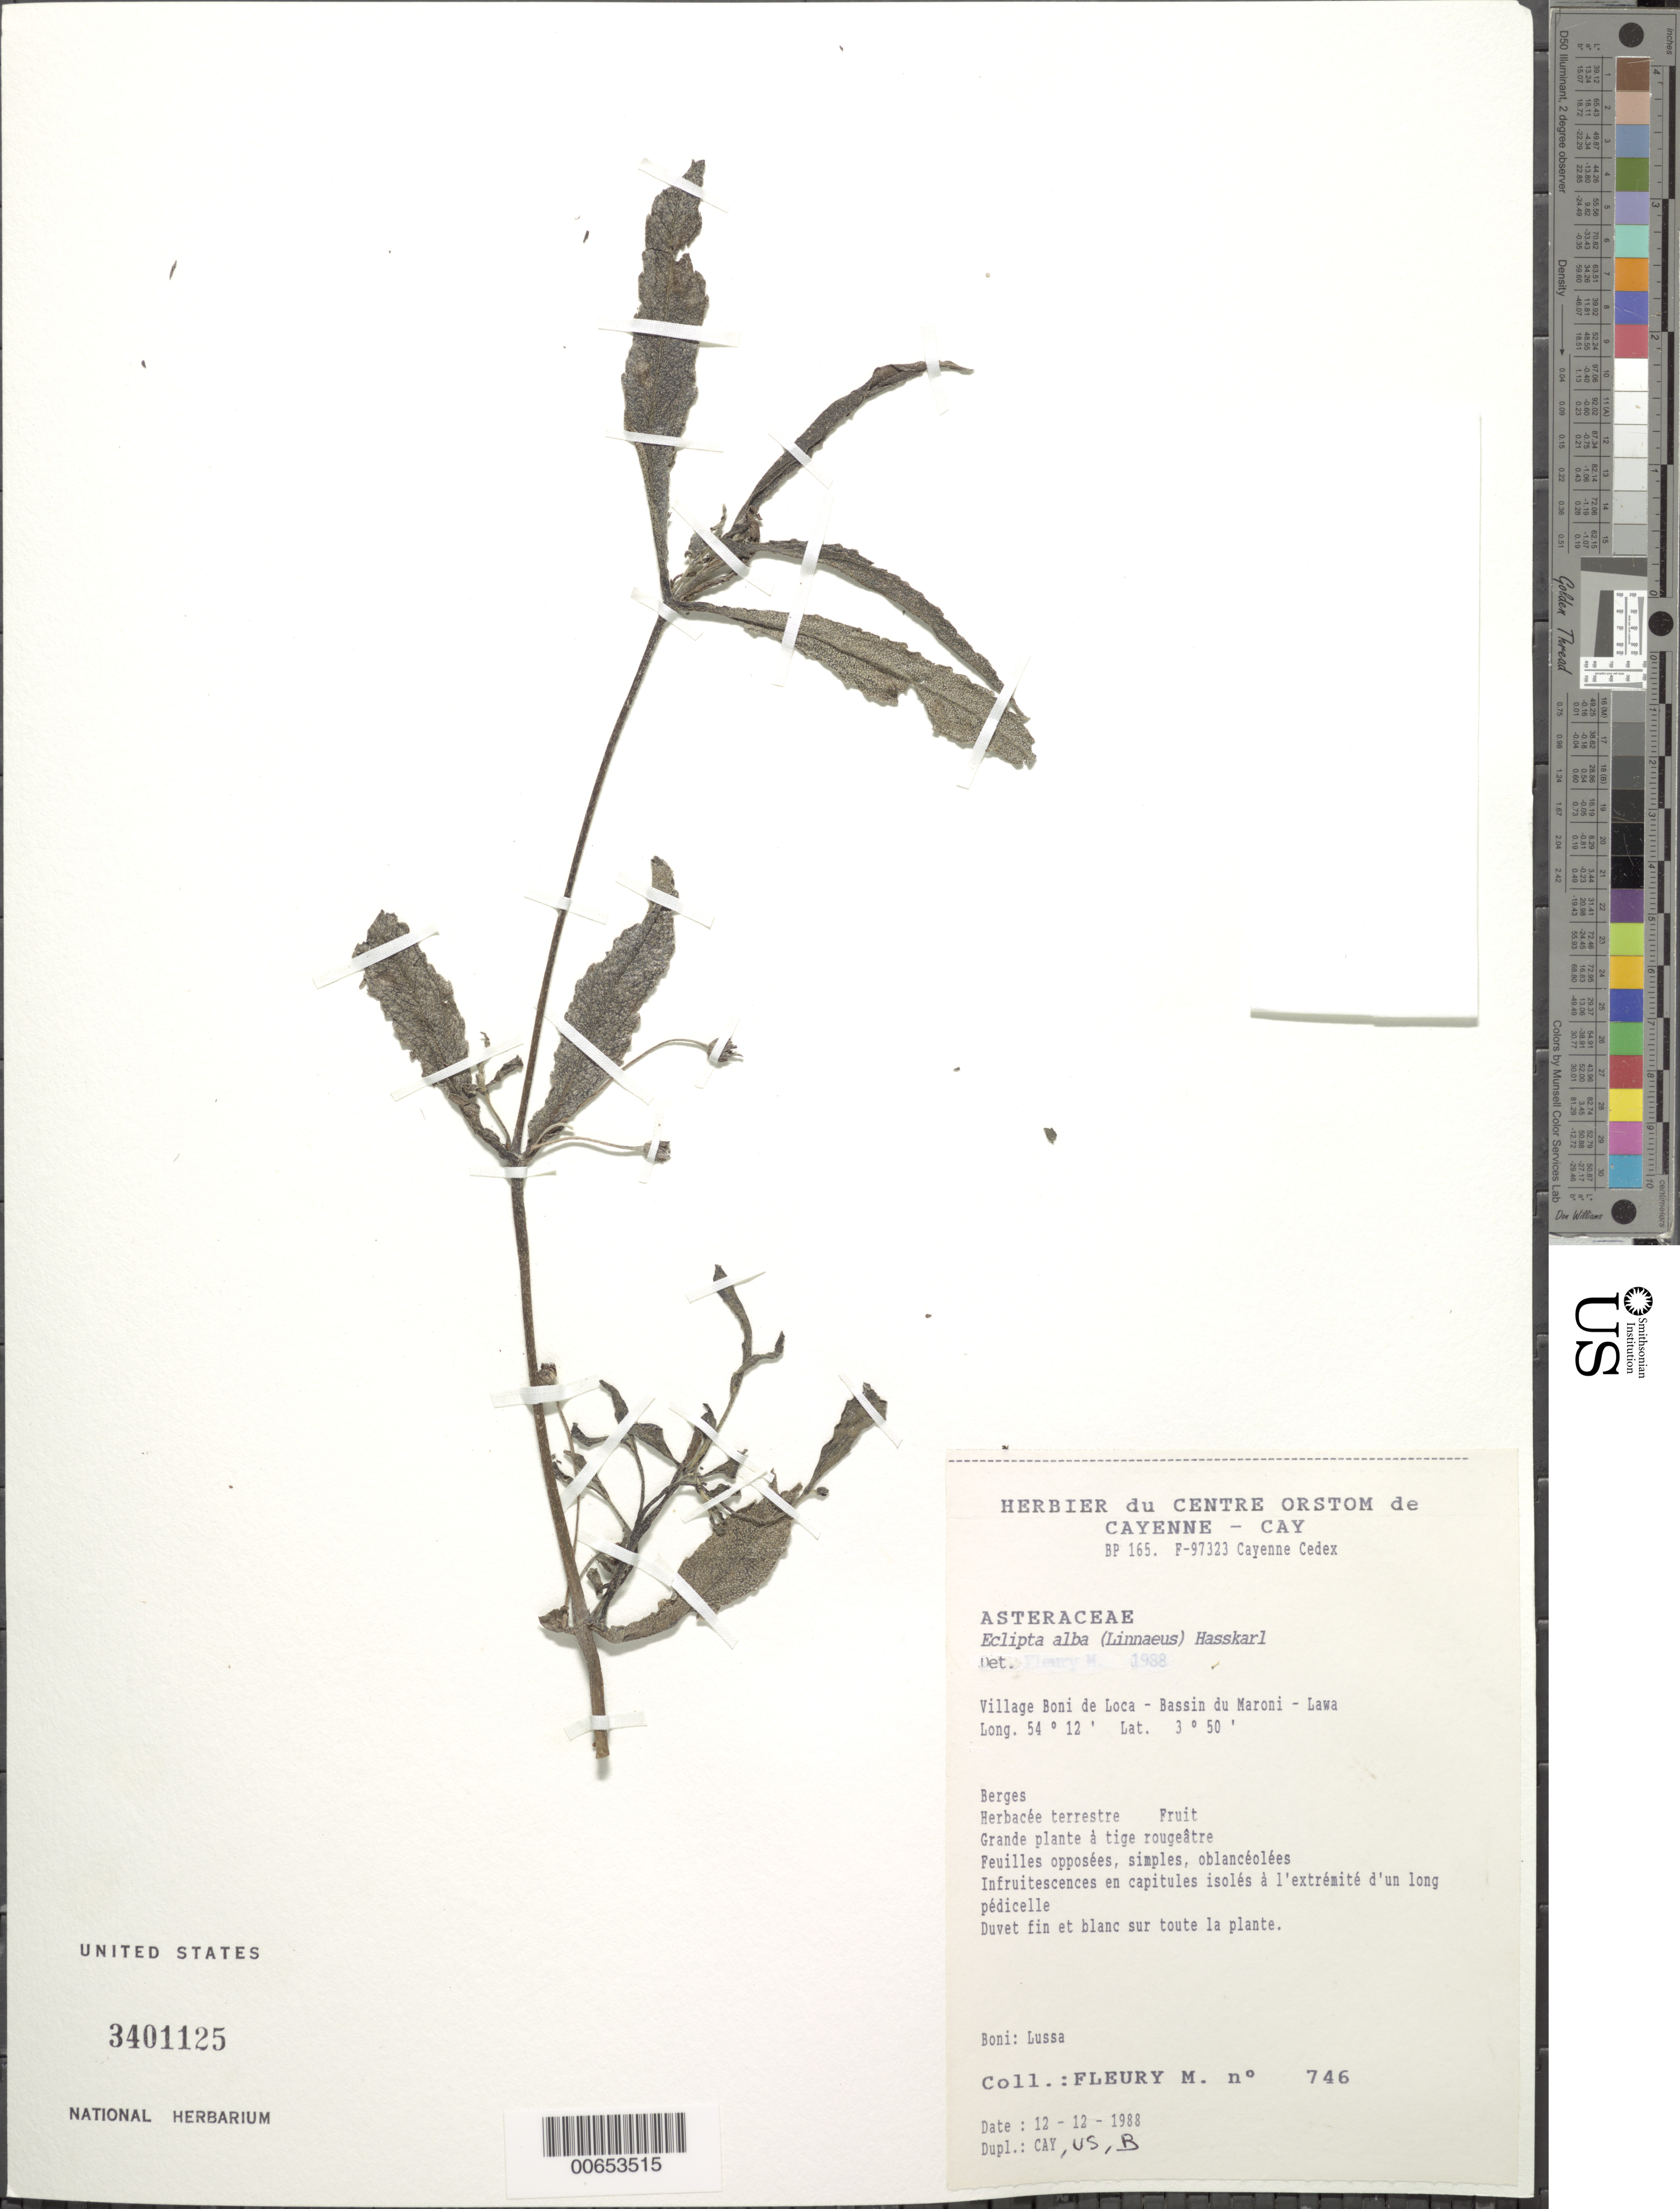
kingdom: Plantae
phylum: Tracheophyta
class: Magnoliopsida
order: Asterales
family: Asteraceae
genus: Eclipta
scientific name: Eclipta alba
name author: (L.) Hassk.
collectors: M. Fleury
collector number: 746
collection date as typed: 12-Dec-88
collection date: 1988-12-12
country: French Guiana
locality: Village Boni de Loca, Bassin du Maroni - Lawa, Route de Bonami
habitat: Banks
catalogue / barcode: US 3401125